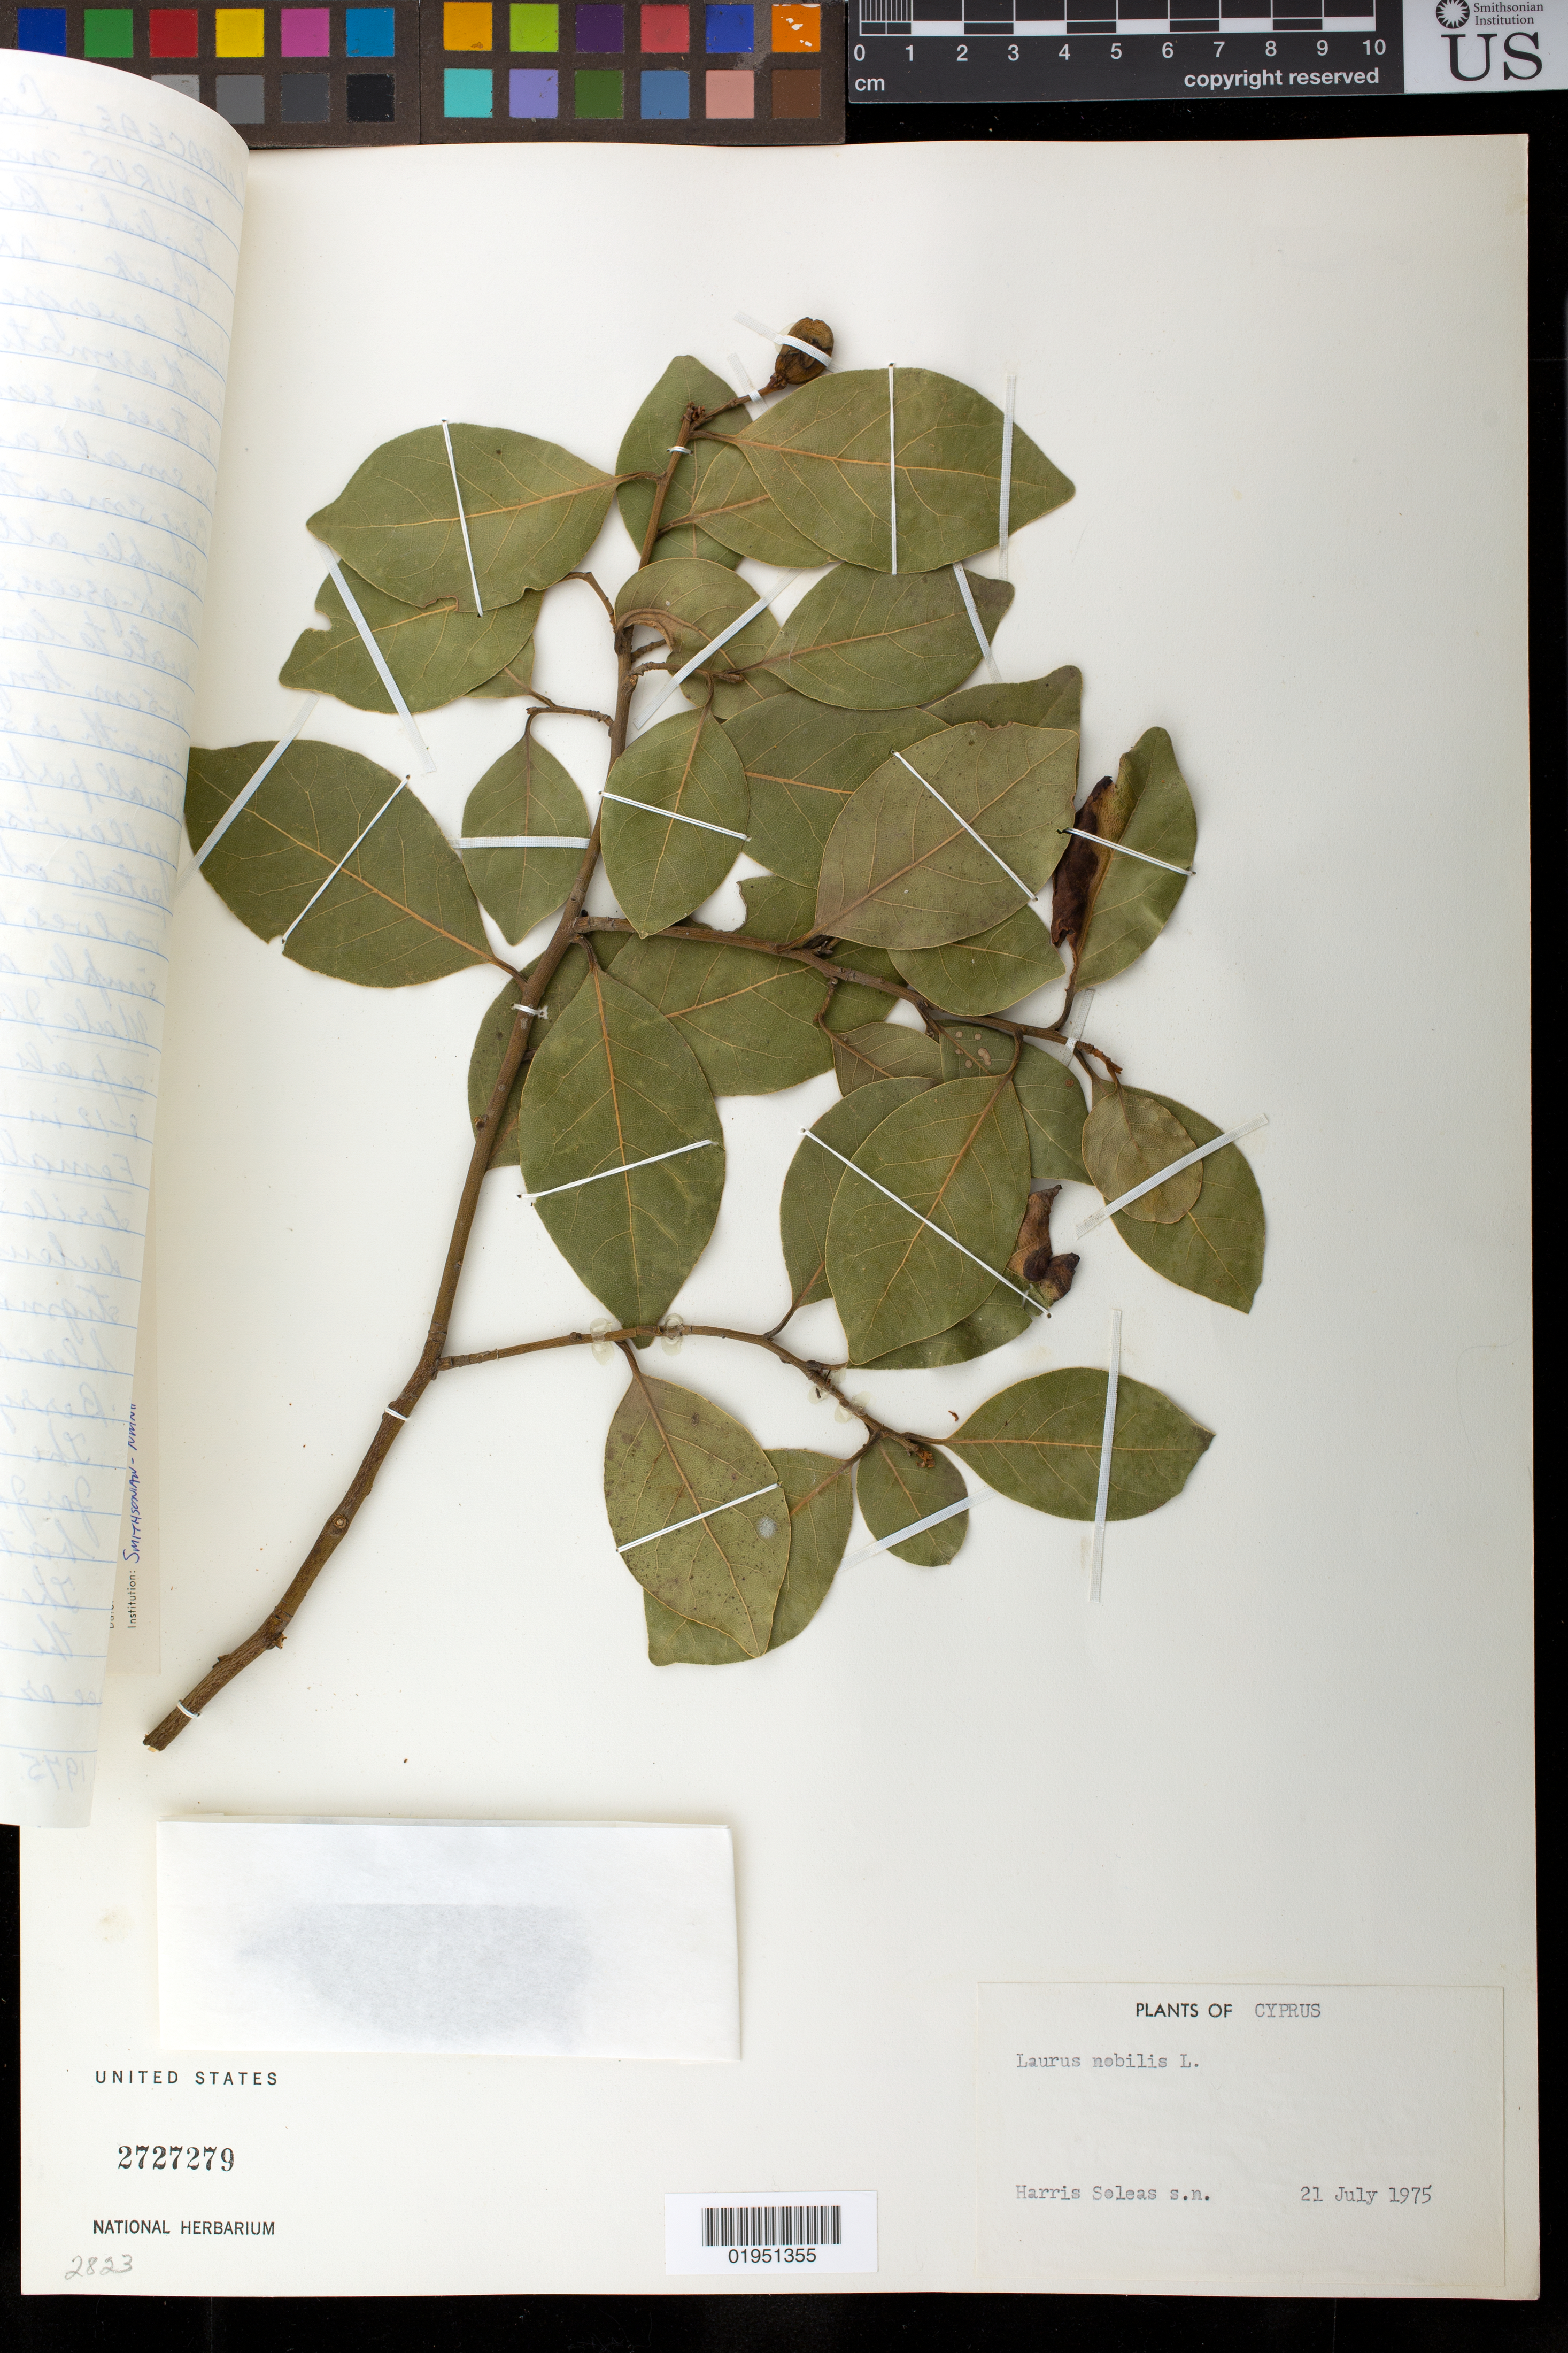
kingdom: Plantae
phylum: Tracheophyta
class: Magnoliopsida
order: Laurales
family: Lauraceae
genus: Laurus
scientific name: Laurus nobilis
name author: L.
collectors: H. Soleas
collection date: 1975-07-21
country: Cyprus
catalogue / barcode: US 2727279